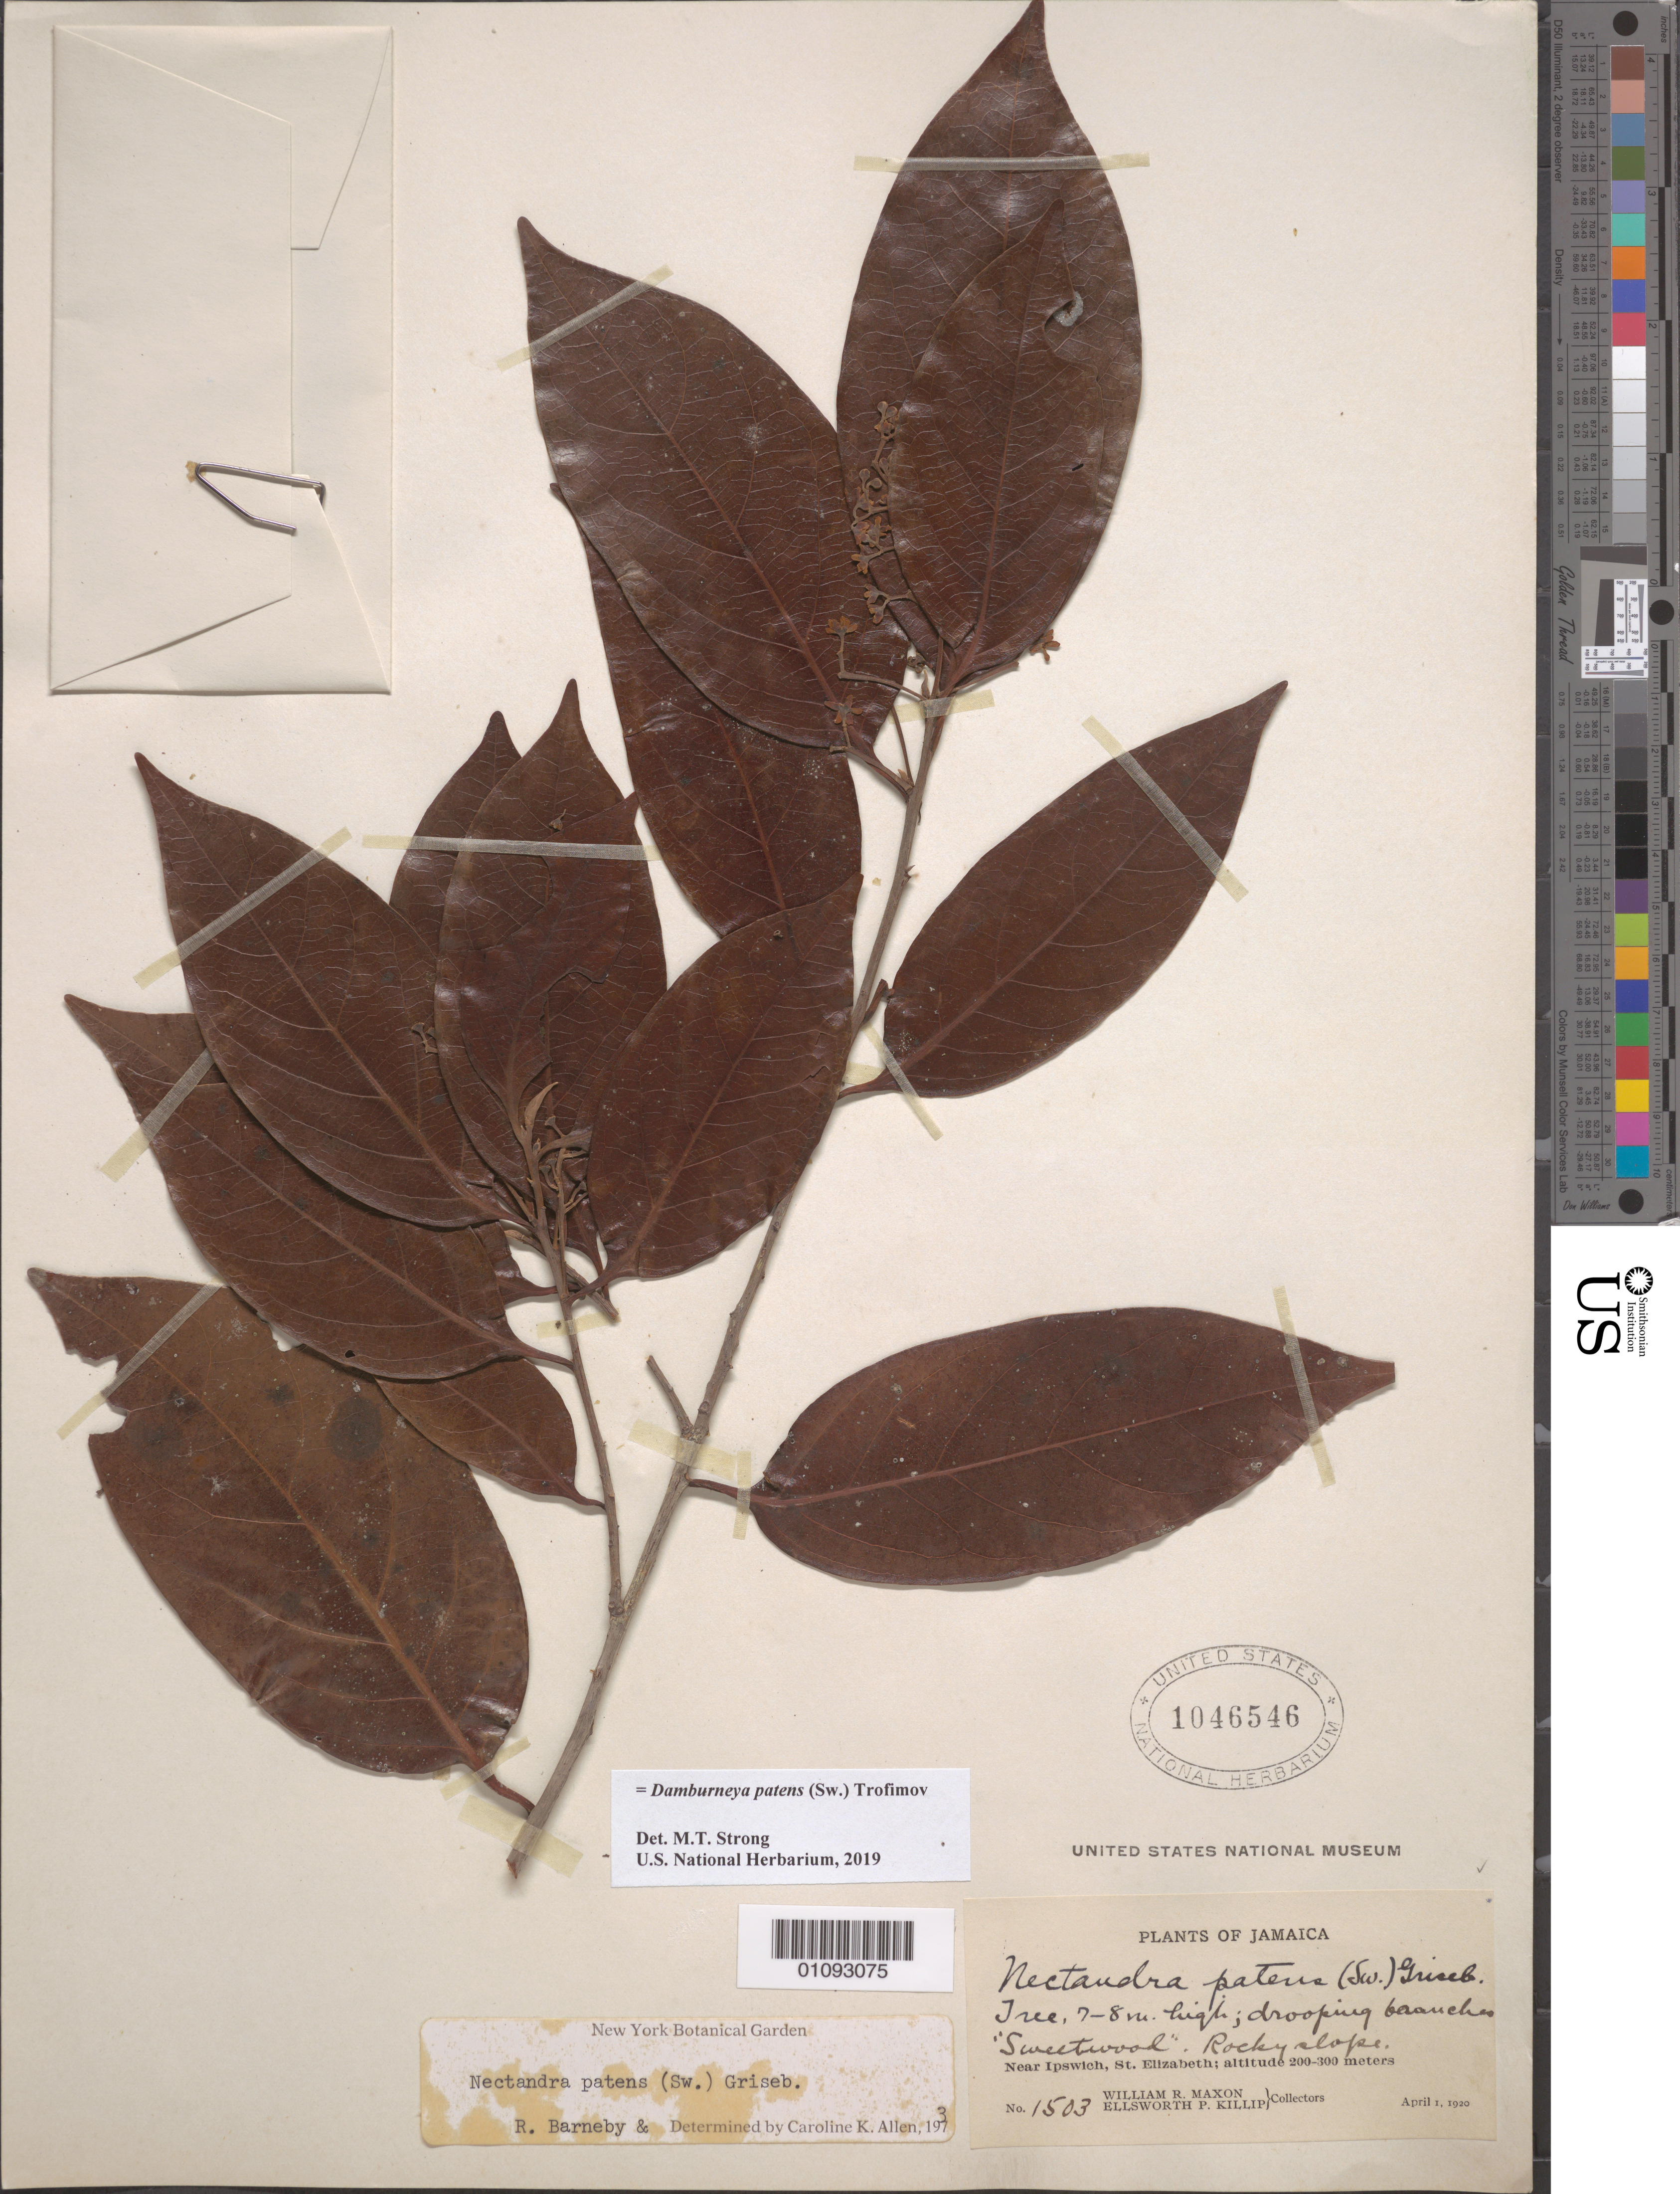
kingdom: Plantae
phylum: Tracheophyta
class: Magnoliopsida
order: Laurales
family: Lauraceae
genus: Damburneya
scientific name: Damburneya patens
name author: (Sw.) Trofimov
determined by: Strong, M. T., (US), Smithsonian Institution - National Museum of Natural History (UNITED STATES)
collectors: W. R. Maxon & E. P. Killip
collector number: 1503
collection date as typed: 01 Apr 1920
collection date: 1920-04-01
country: Jamaica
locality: Near Ipswich, St. Elizabeth.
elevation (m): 200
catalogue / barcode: US 1046546